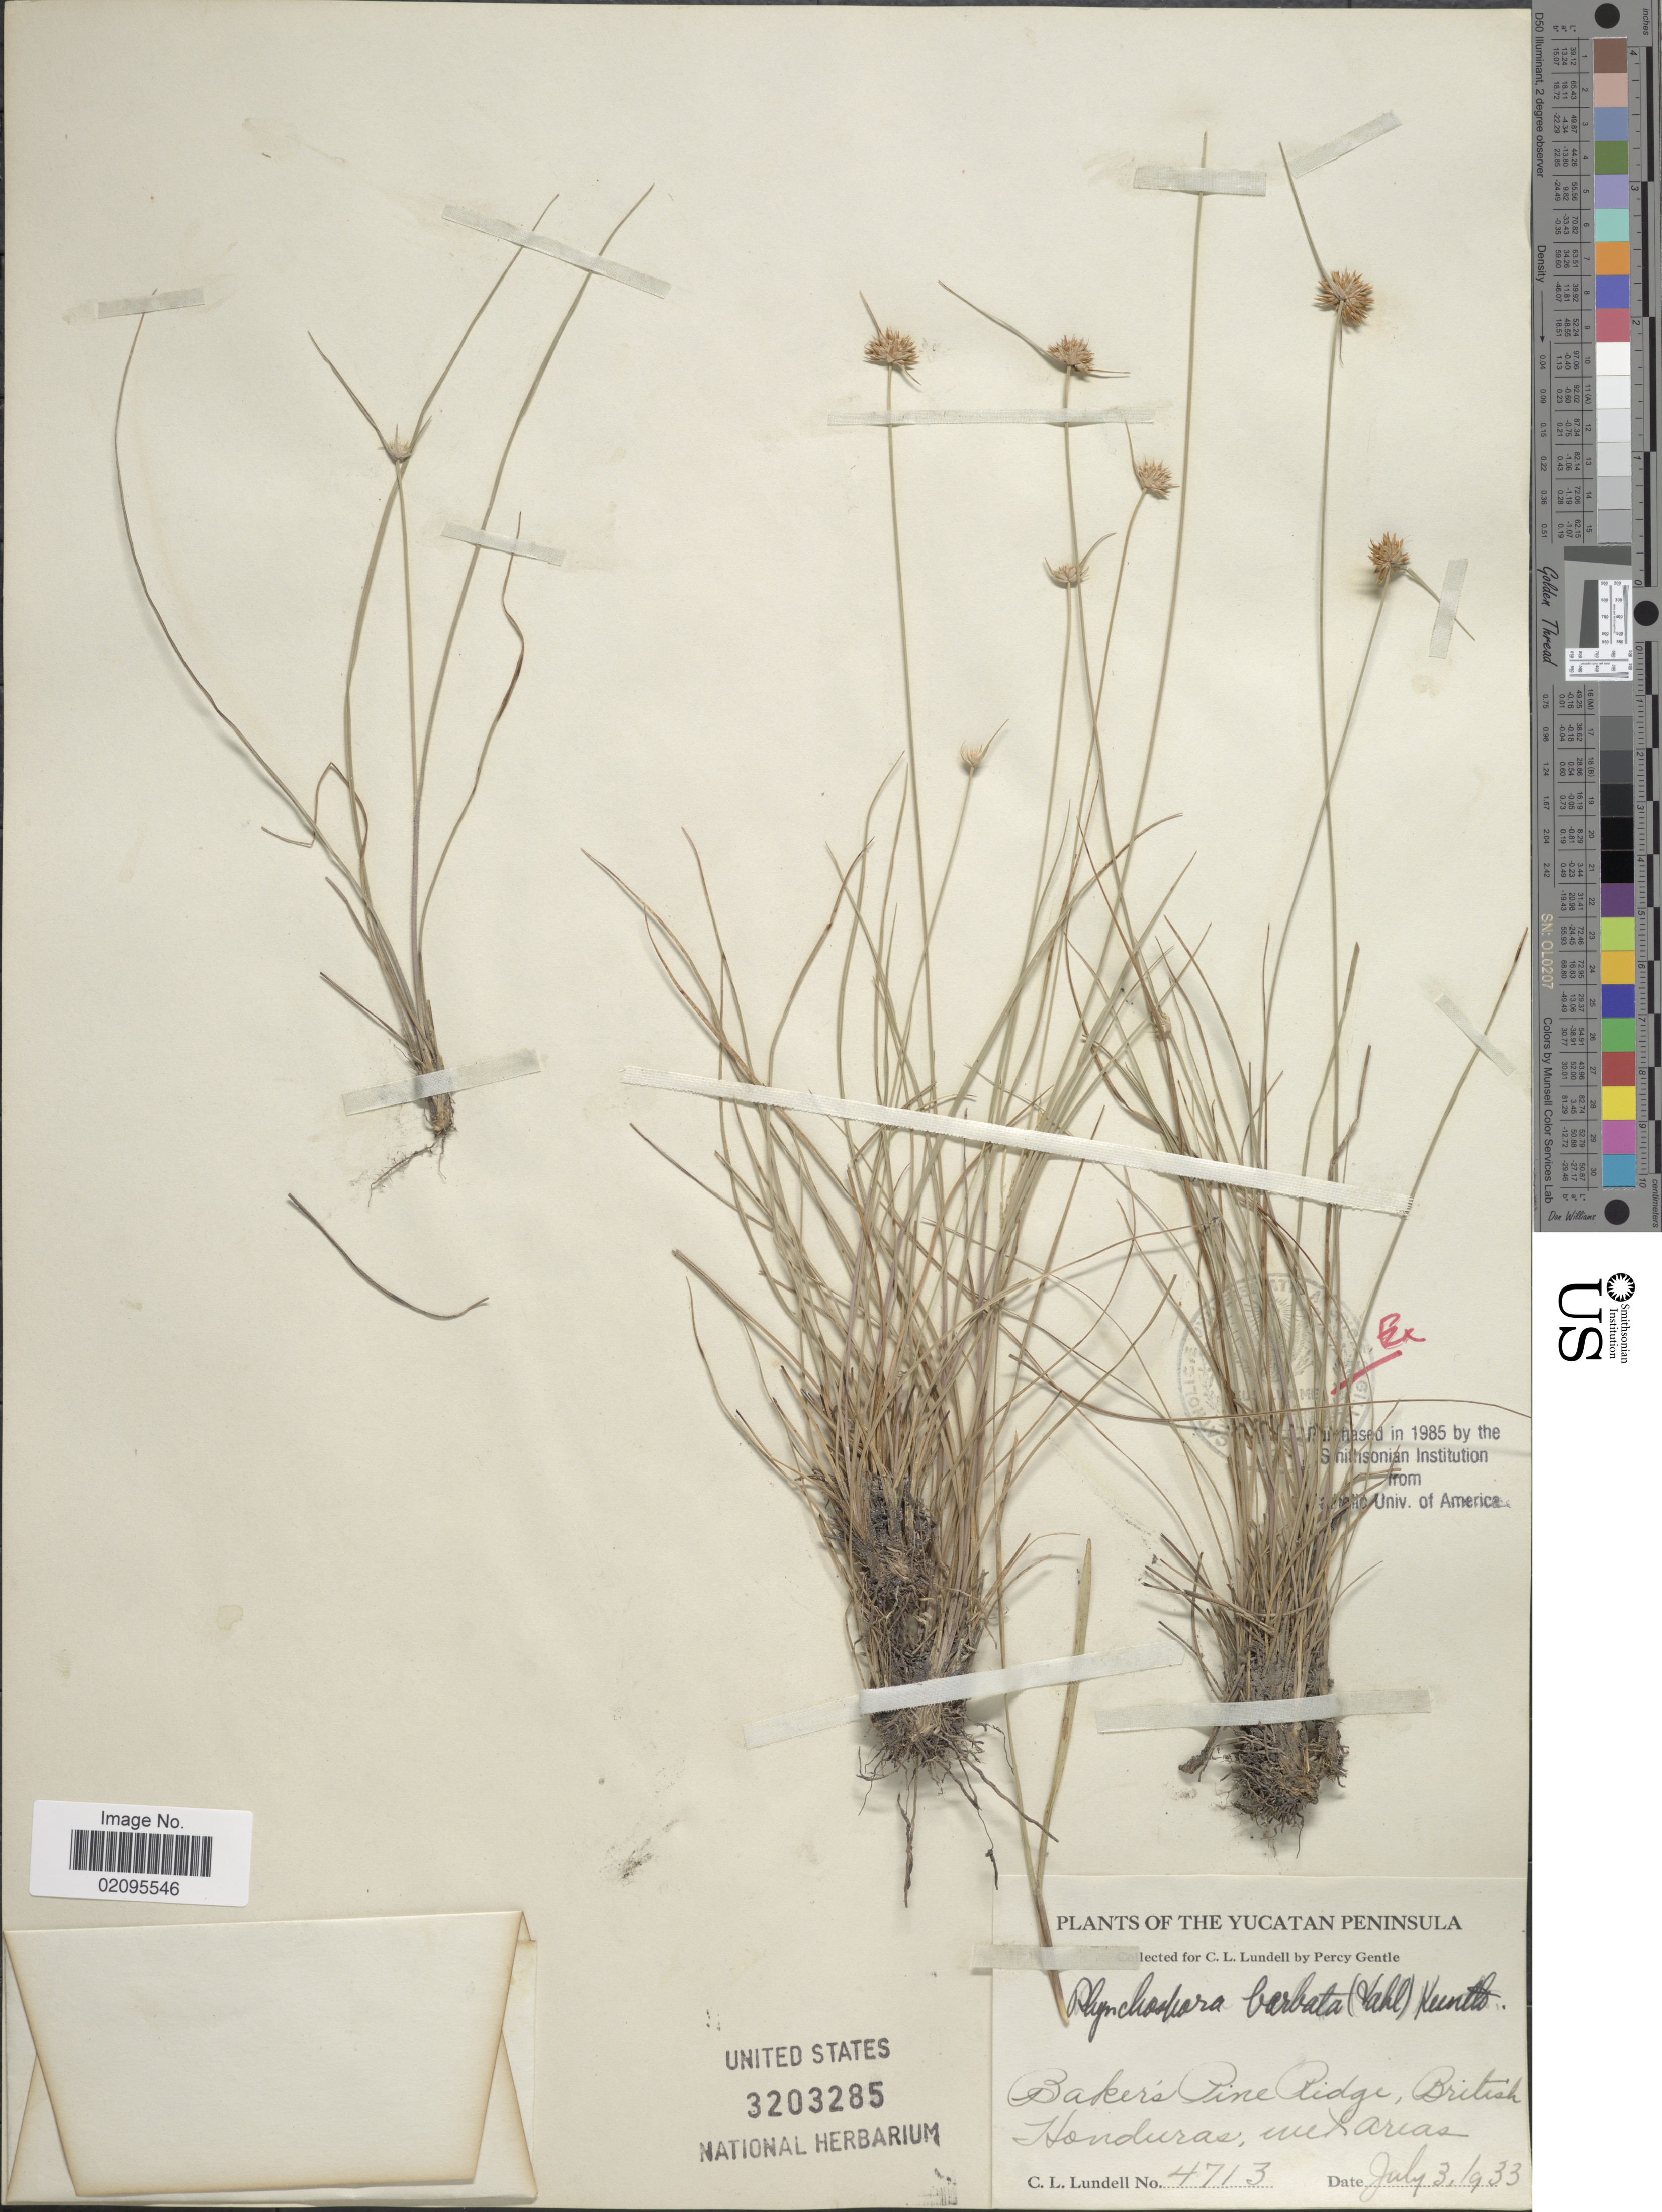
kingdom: Plantae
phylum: Tracheophyta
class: Liliopsida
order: Poales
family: Cyperaceae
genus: Rhynchospora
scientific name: Rhynchospora barbata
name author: (Vahl) Kunth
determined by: Alves, K.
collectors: P. H. Gentle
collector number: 4713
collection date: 1933-07-03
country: Belize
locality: British Honduras, The Yucatan Peninsula, Baker's Pine Ridge, wet areas.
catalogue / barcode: US 3203285